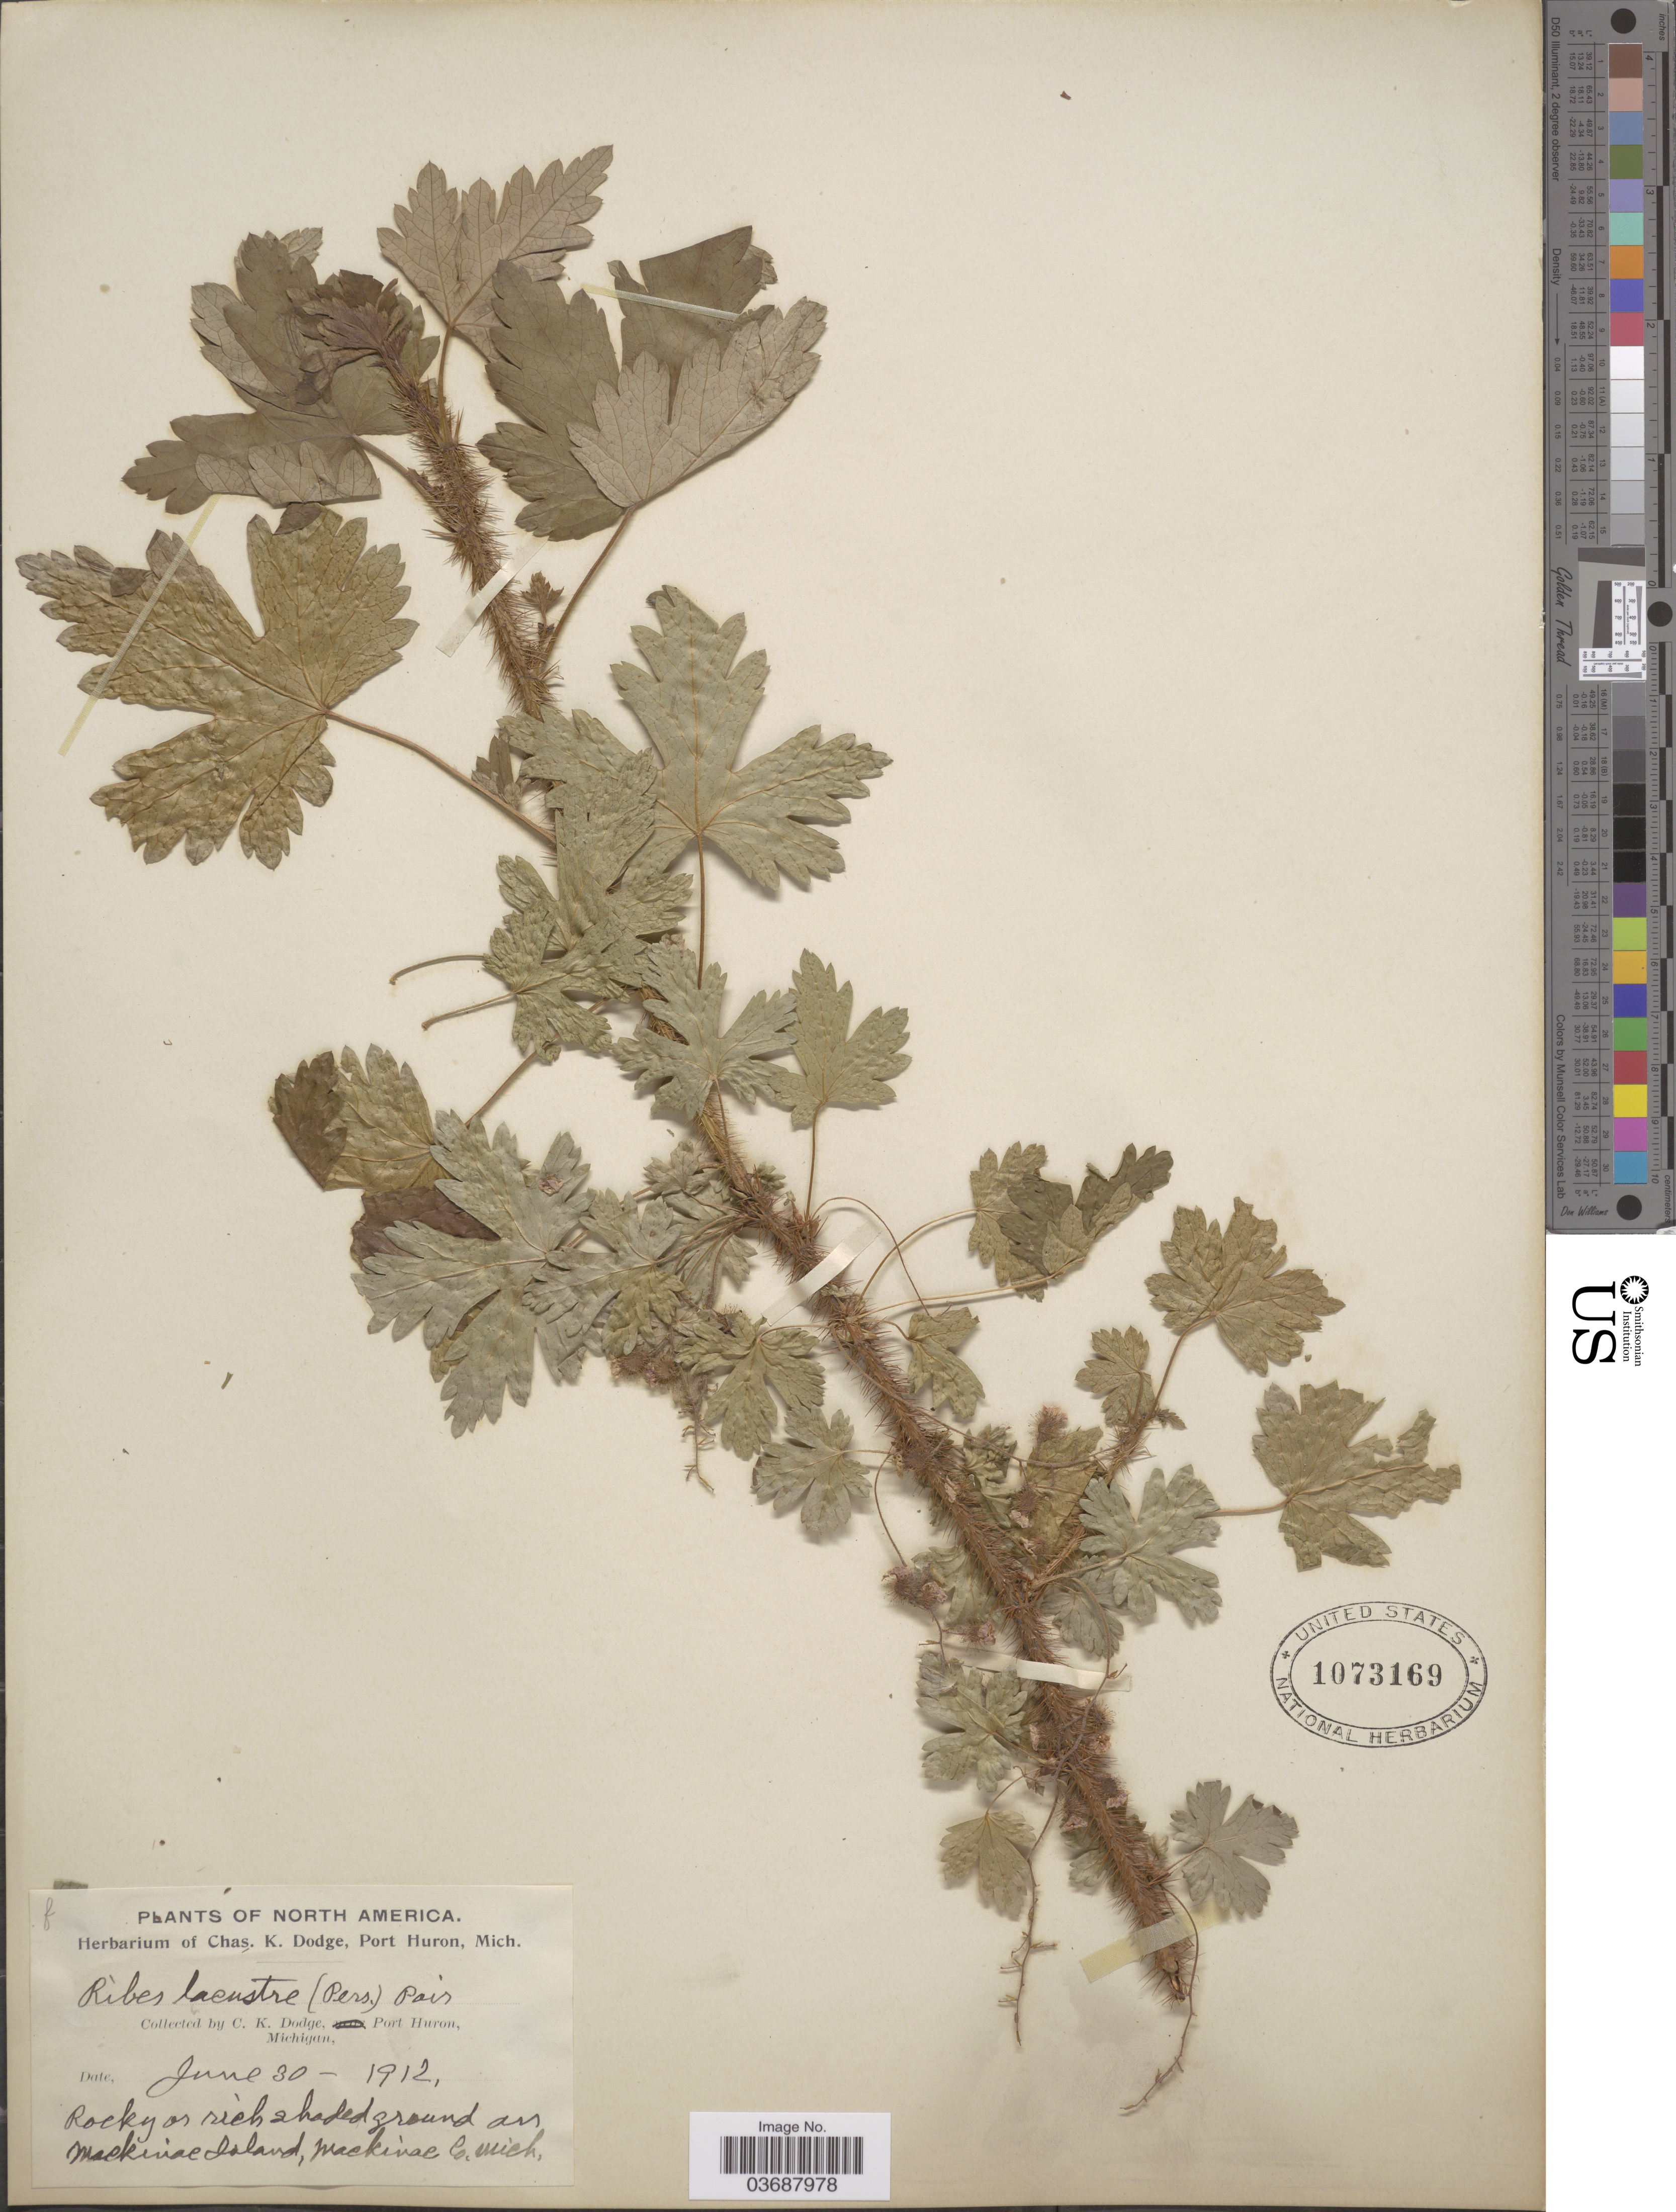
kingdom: Plantae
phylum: Tracheophyta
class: Magnoliopsida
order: Saxifragales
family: Grossulariaceae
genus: Ribes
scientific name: Ribes lacustre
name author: (Pers.) Poir.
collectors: C. Dodge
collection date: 1912-06-30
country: United States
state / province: Michigan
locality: Port Huron. On Mackinac Island, Mackinac Co.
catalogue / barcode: US 1073169